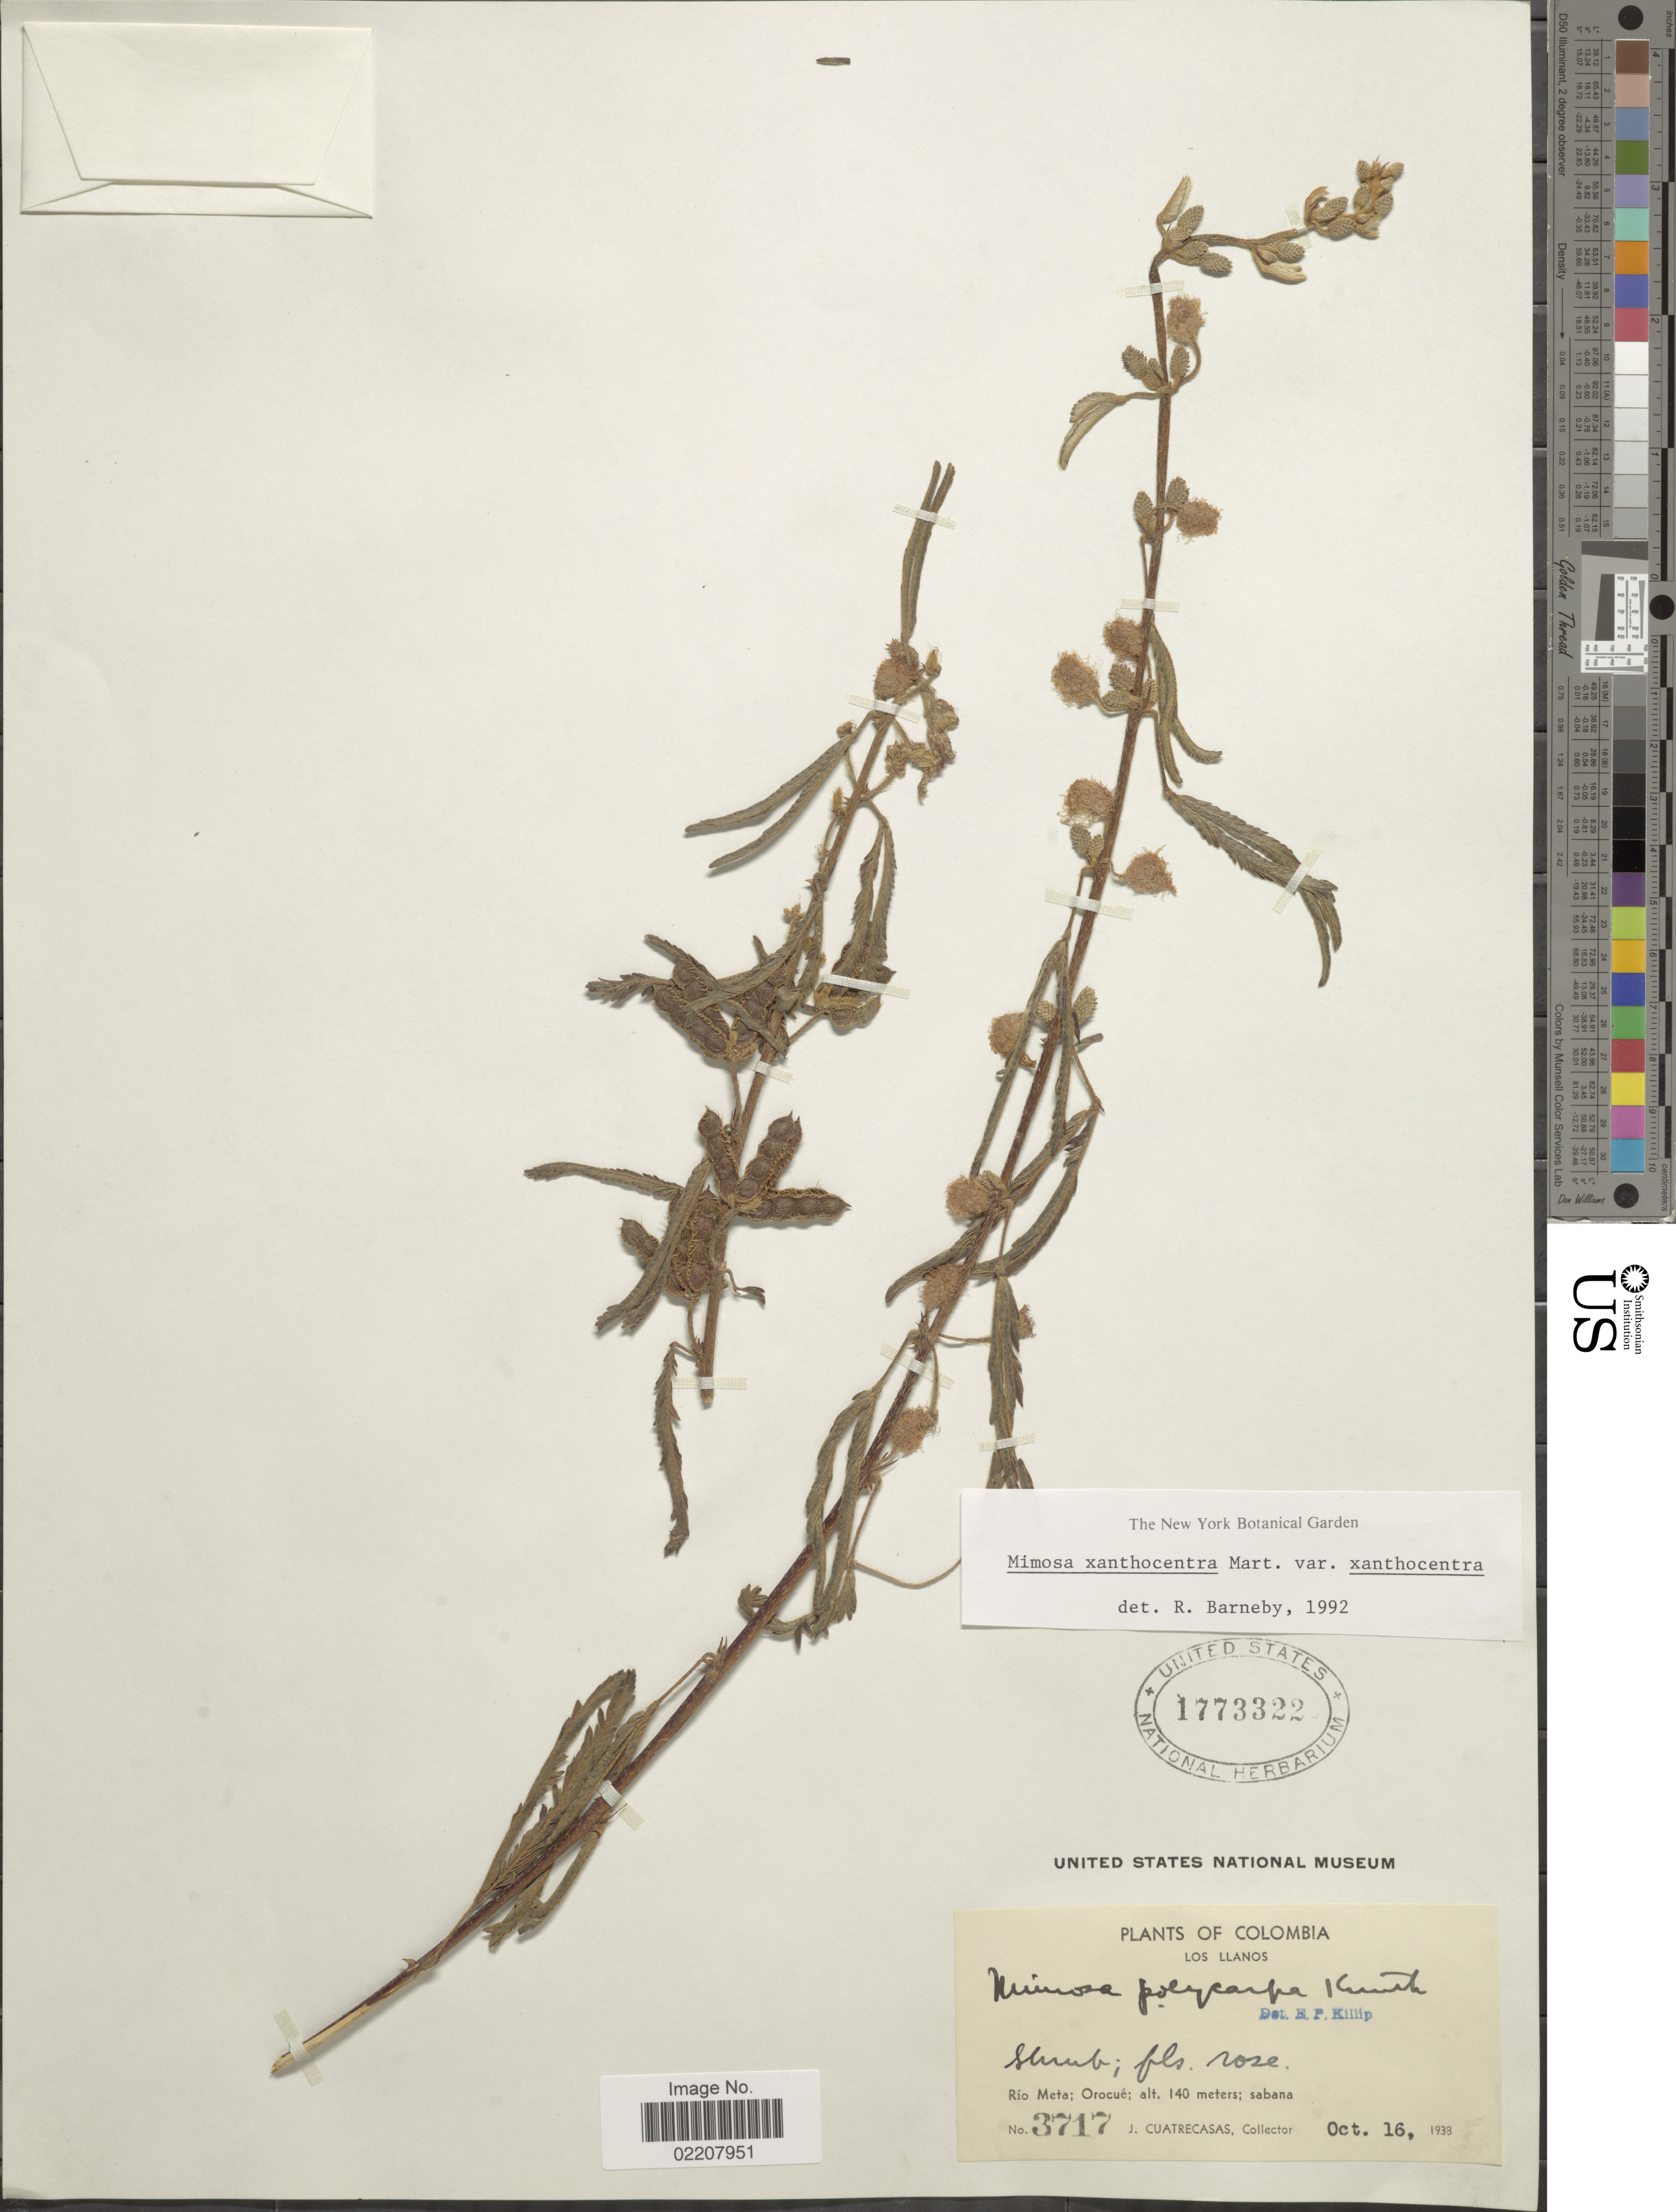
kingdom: Plantae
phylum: Tracheophyta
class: Magnoliopsida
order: Fabales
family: Fabaceae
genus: Mimosa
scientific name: Mimosa xanthocentra subsp. xanthocentra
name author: Mart.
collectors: J. Cuatrecasas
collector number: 3717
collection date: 1938-10-16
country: Colombia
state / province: Meta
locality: Los Llanos, Rio Meta: Orocue; sabana.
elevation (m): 140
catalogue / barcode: US 1773322